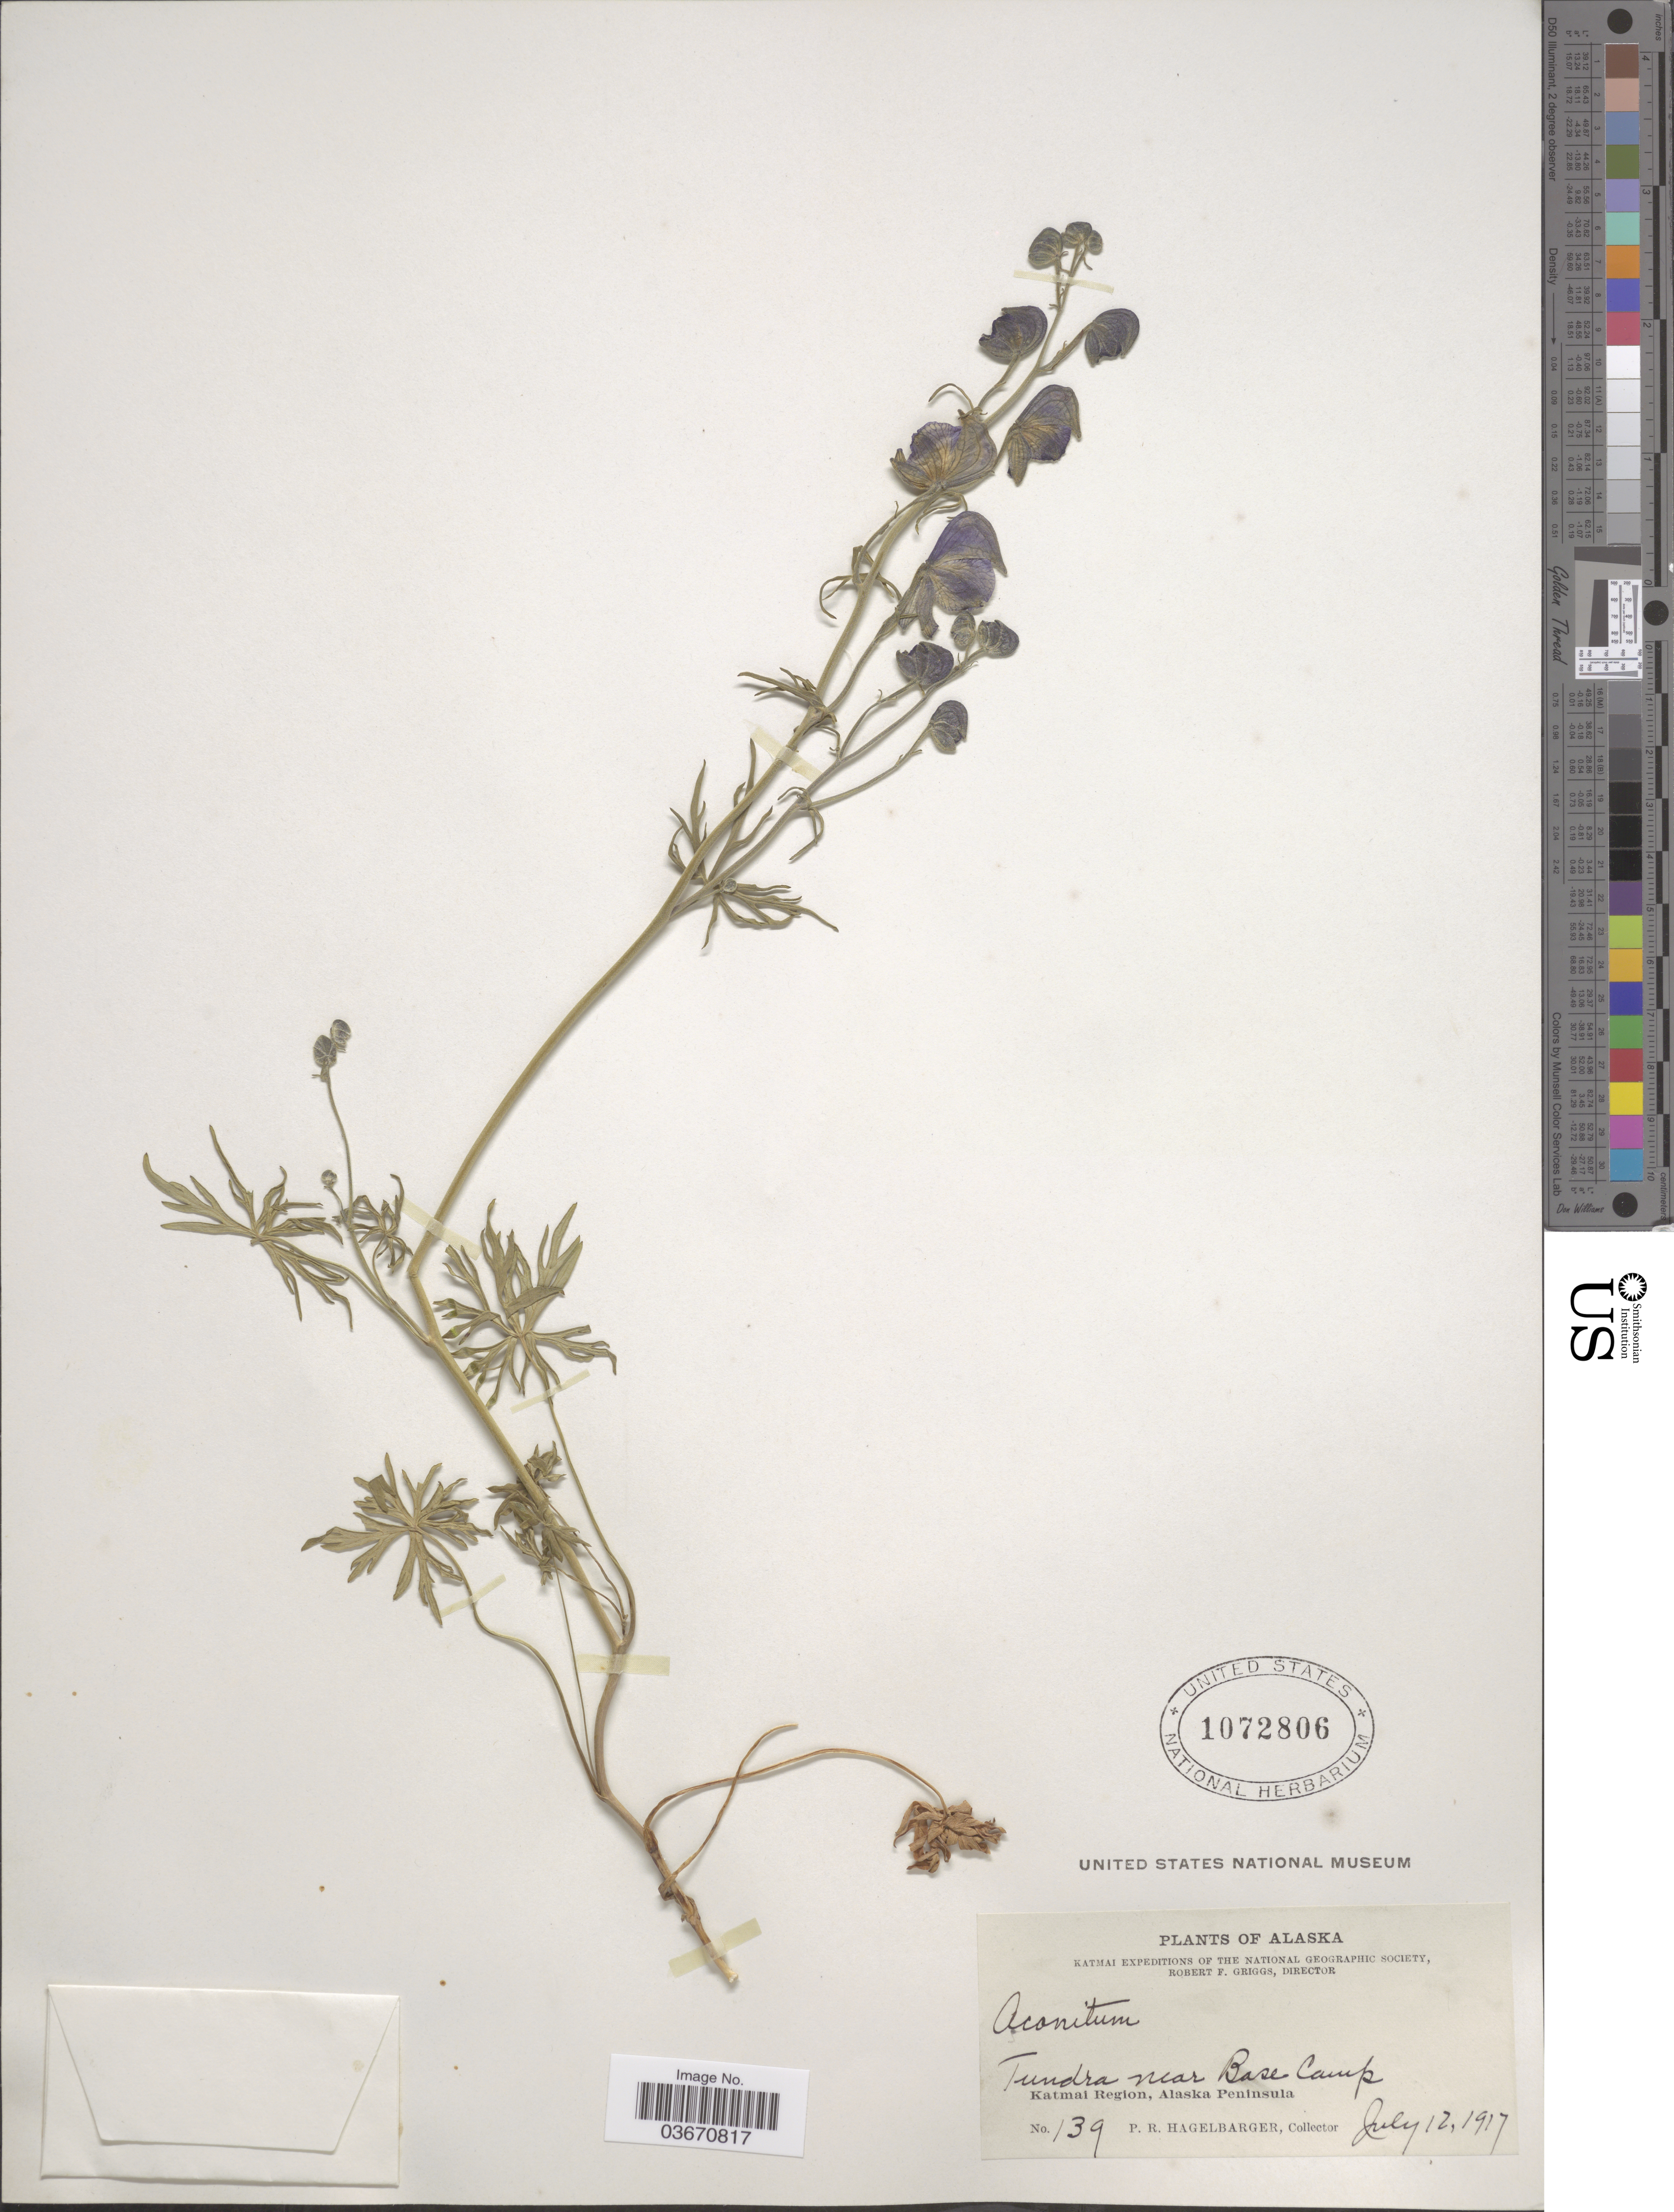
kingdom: Plantae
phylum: Tracheophyta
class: Magnoliopsida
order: Ranunculales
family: Ranunculaceae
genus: Aconitum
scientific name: Aconitum delphinifolium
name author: DC.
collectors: P. Hagelbarger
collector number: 139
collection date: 1917-07-12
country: United States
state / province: Alaska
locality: Near Base Camp. Katmai Region, Alaska Peninsula.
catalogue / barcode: US 1072806